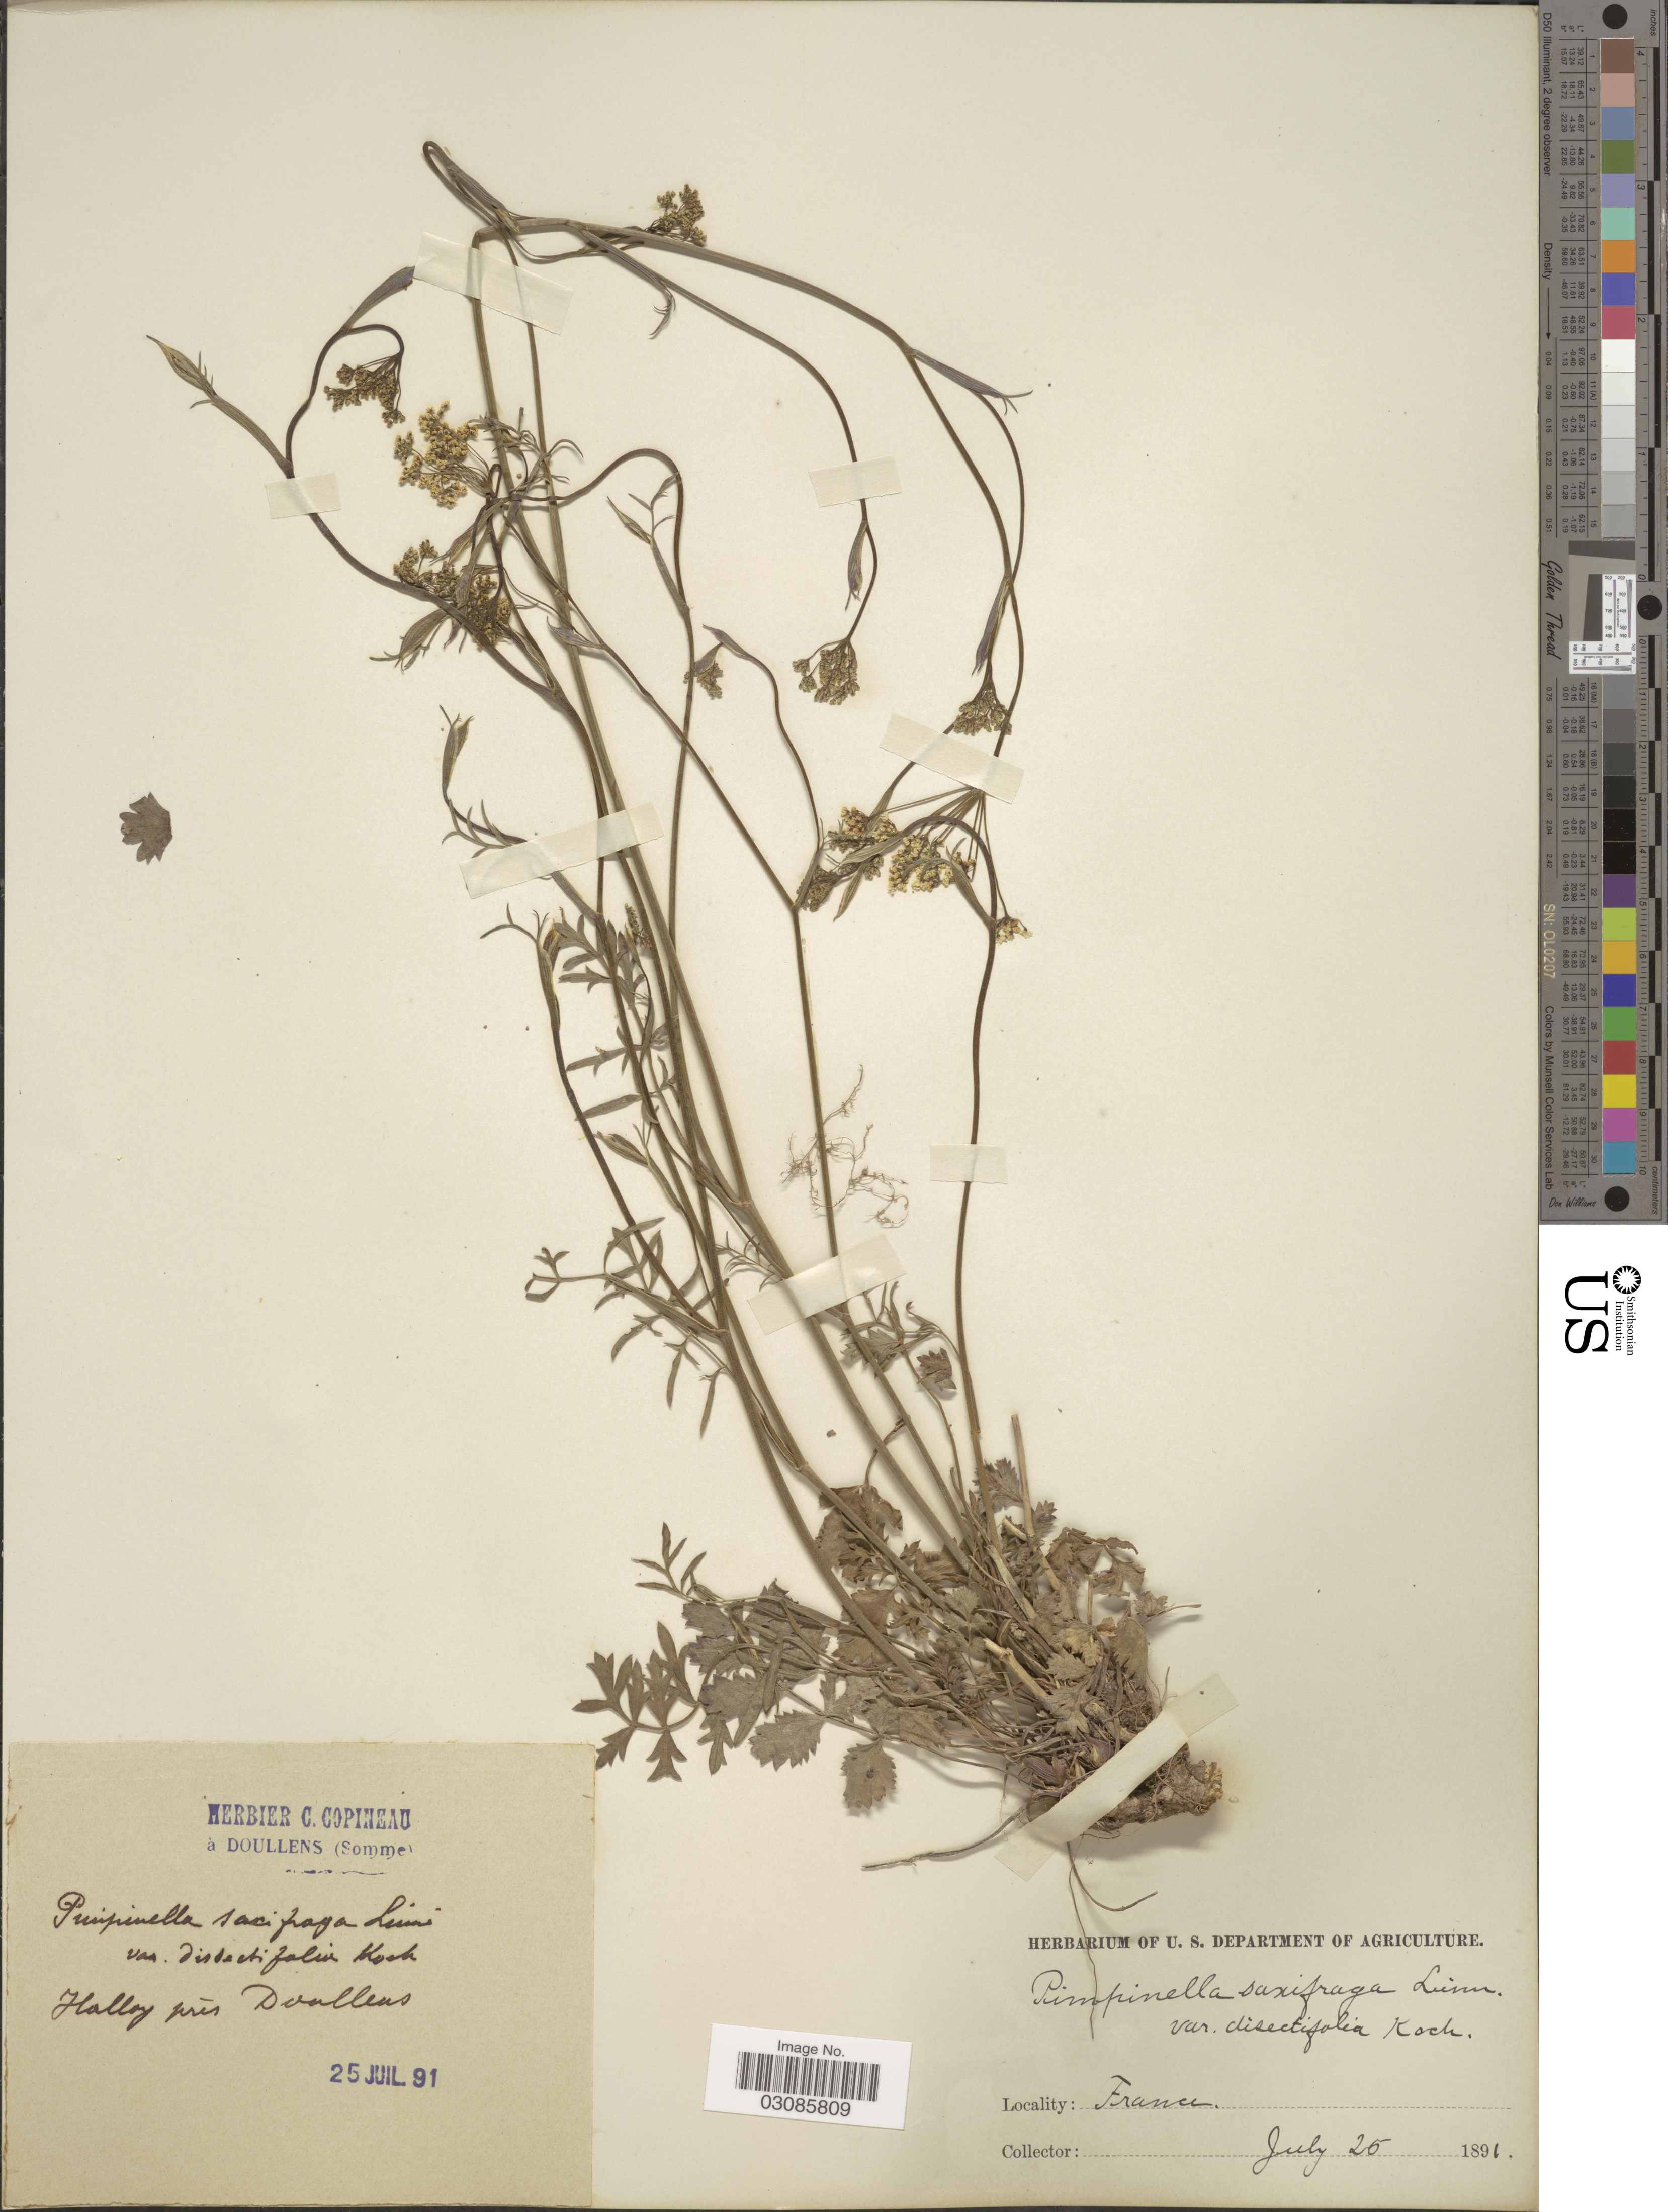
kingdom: Plantae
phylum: Tracheophyta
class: Magnoliopsida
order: Apiales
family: Apiaceae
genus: Pimpinella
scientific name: Pimpinella saxifraga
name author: L.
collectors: ex herb. C. Copineau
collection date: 1891-07-25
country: France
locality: Halloy prés Doullens.